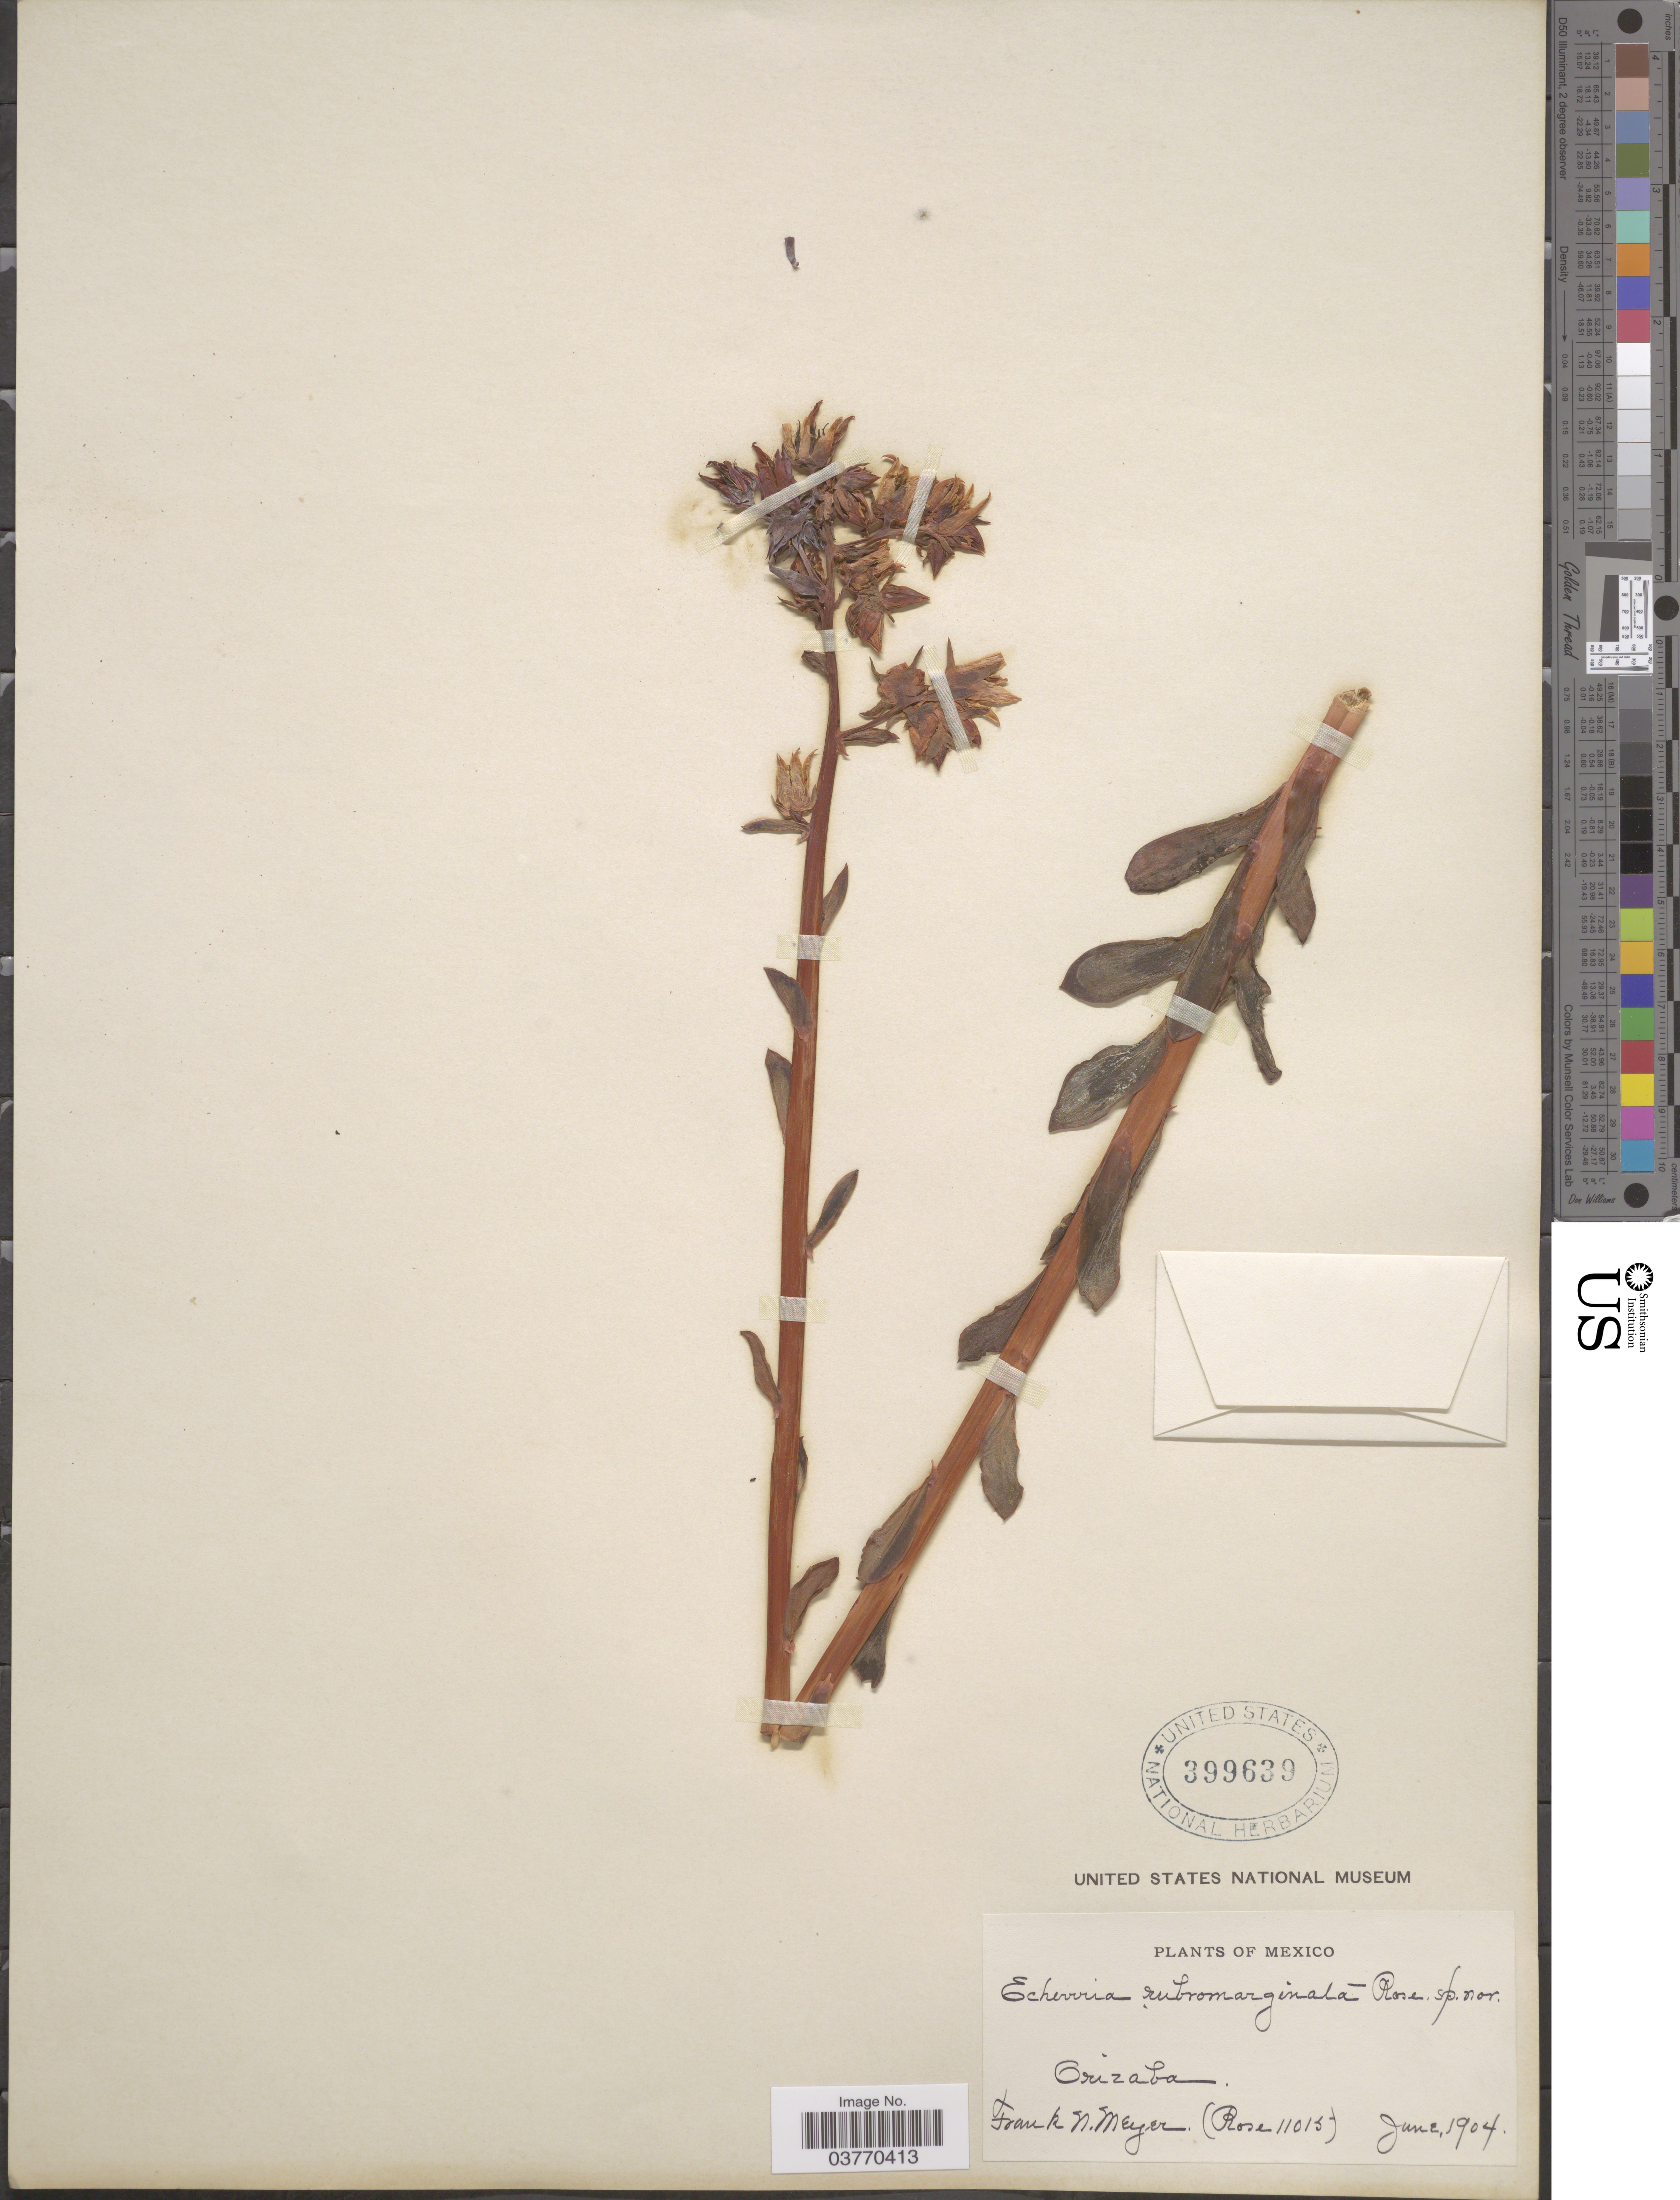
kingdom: Plantae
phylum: Tracheophyta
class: Magnoliopsida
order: Saxifragales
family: Crassulaceae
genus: Echeveria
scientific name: Echeveria rubromarginata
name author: Rose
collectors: F. N. Meyer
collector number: Rose11015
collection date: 1904-06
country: Mexico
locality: Orizaba.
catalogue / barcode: US 399639